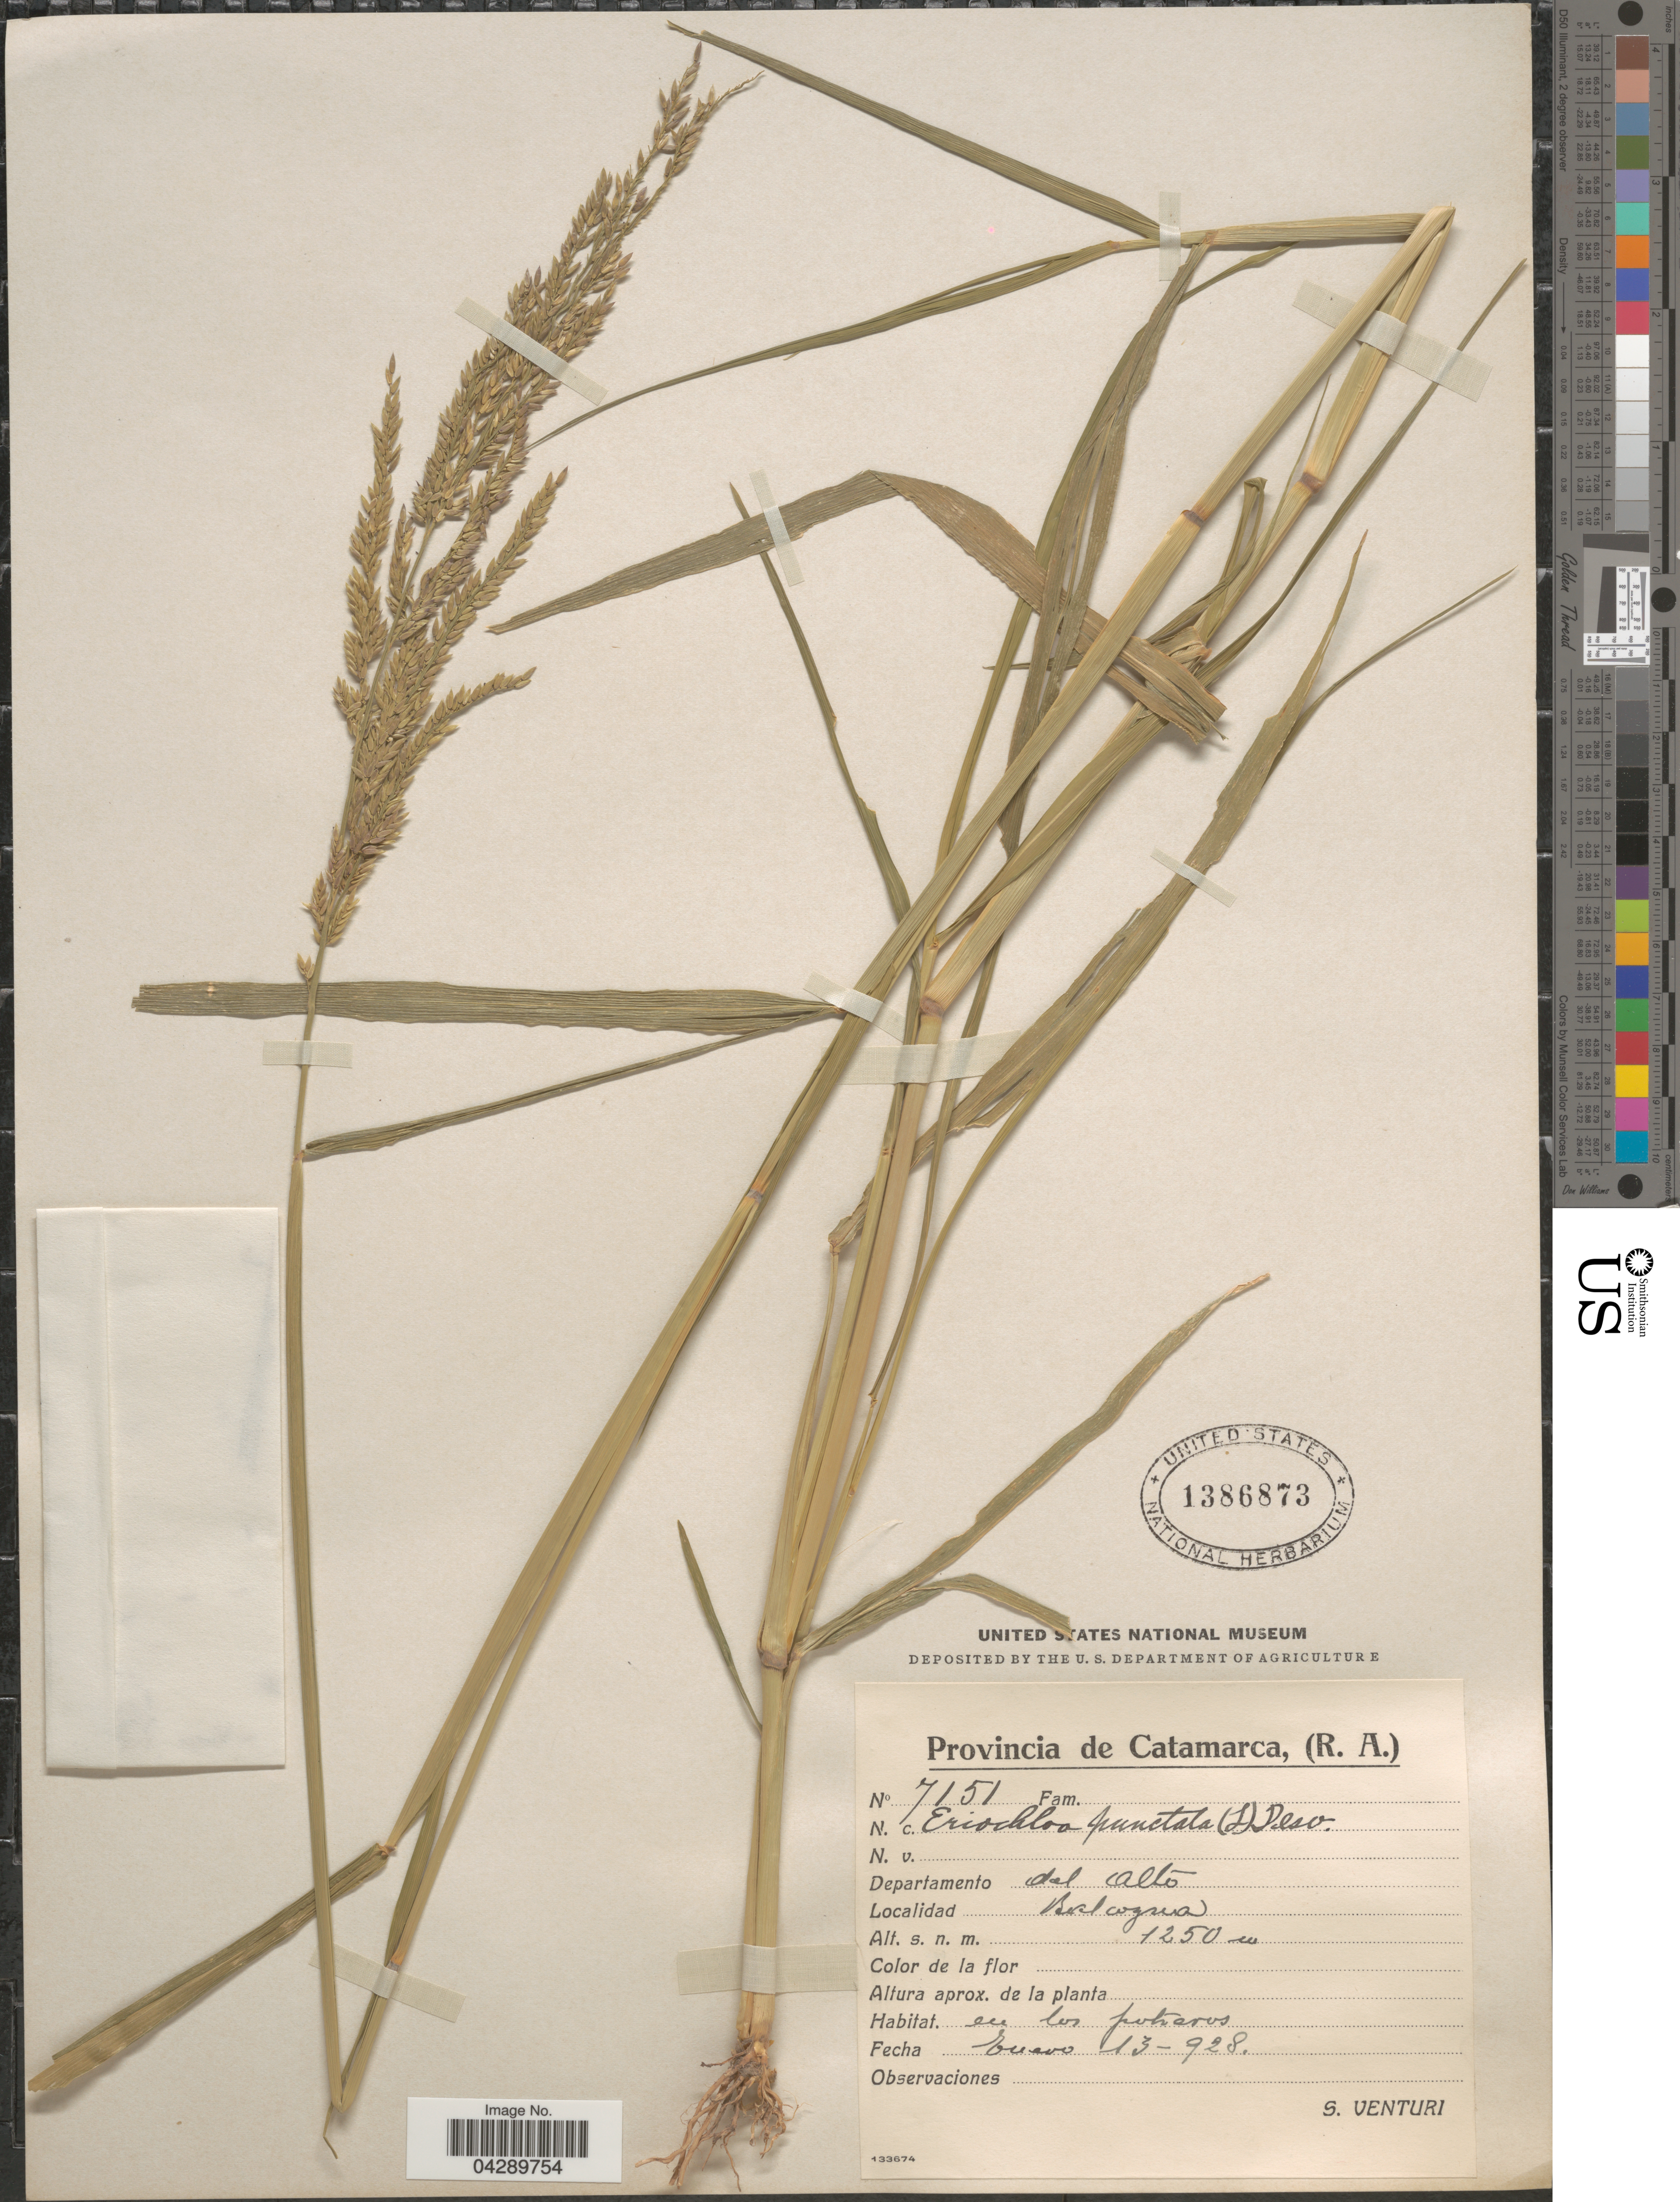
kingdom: Plantae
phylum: Tracheophyta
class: Liliopsida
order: Poales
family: Poaceae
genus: Eriochloa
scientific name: Eriochloa punctata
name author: (L.) Desv. ex Ham.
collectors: S. Venturi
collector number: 7151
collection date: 1928-01-13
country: Argentina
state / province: Catamarca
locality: Departamento del Alto. Balcozna.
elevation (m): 1250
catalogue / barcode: US 1386873